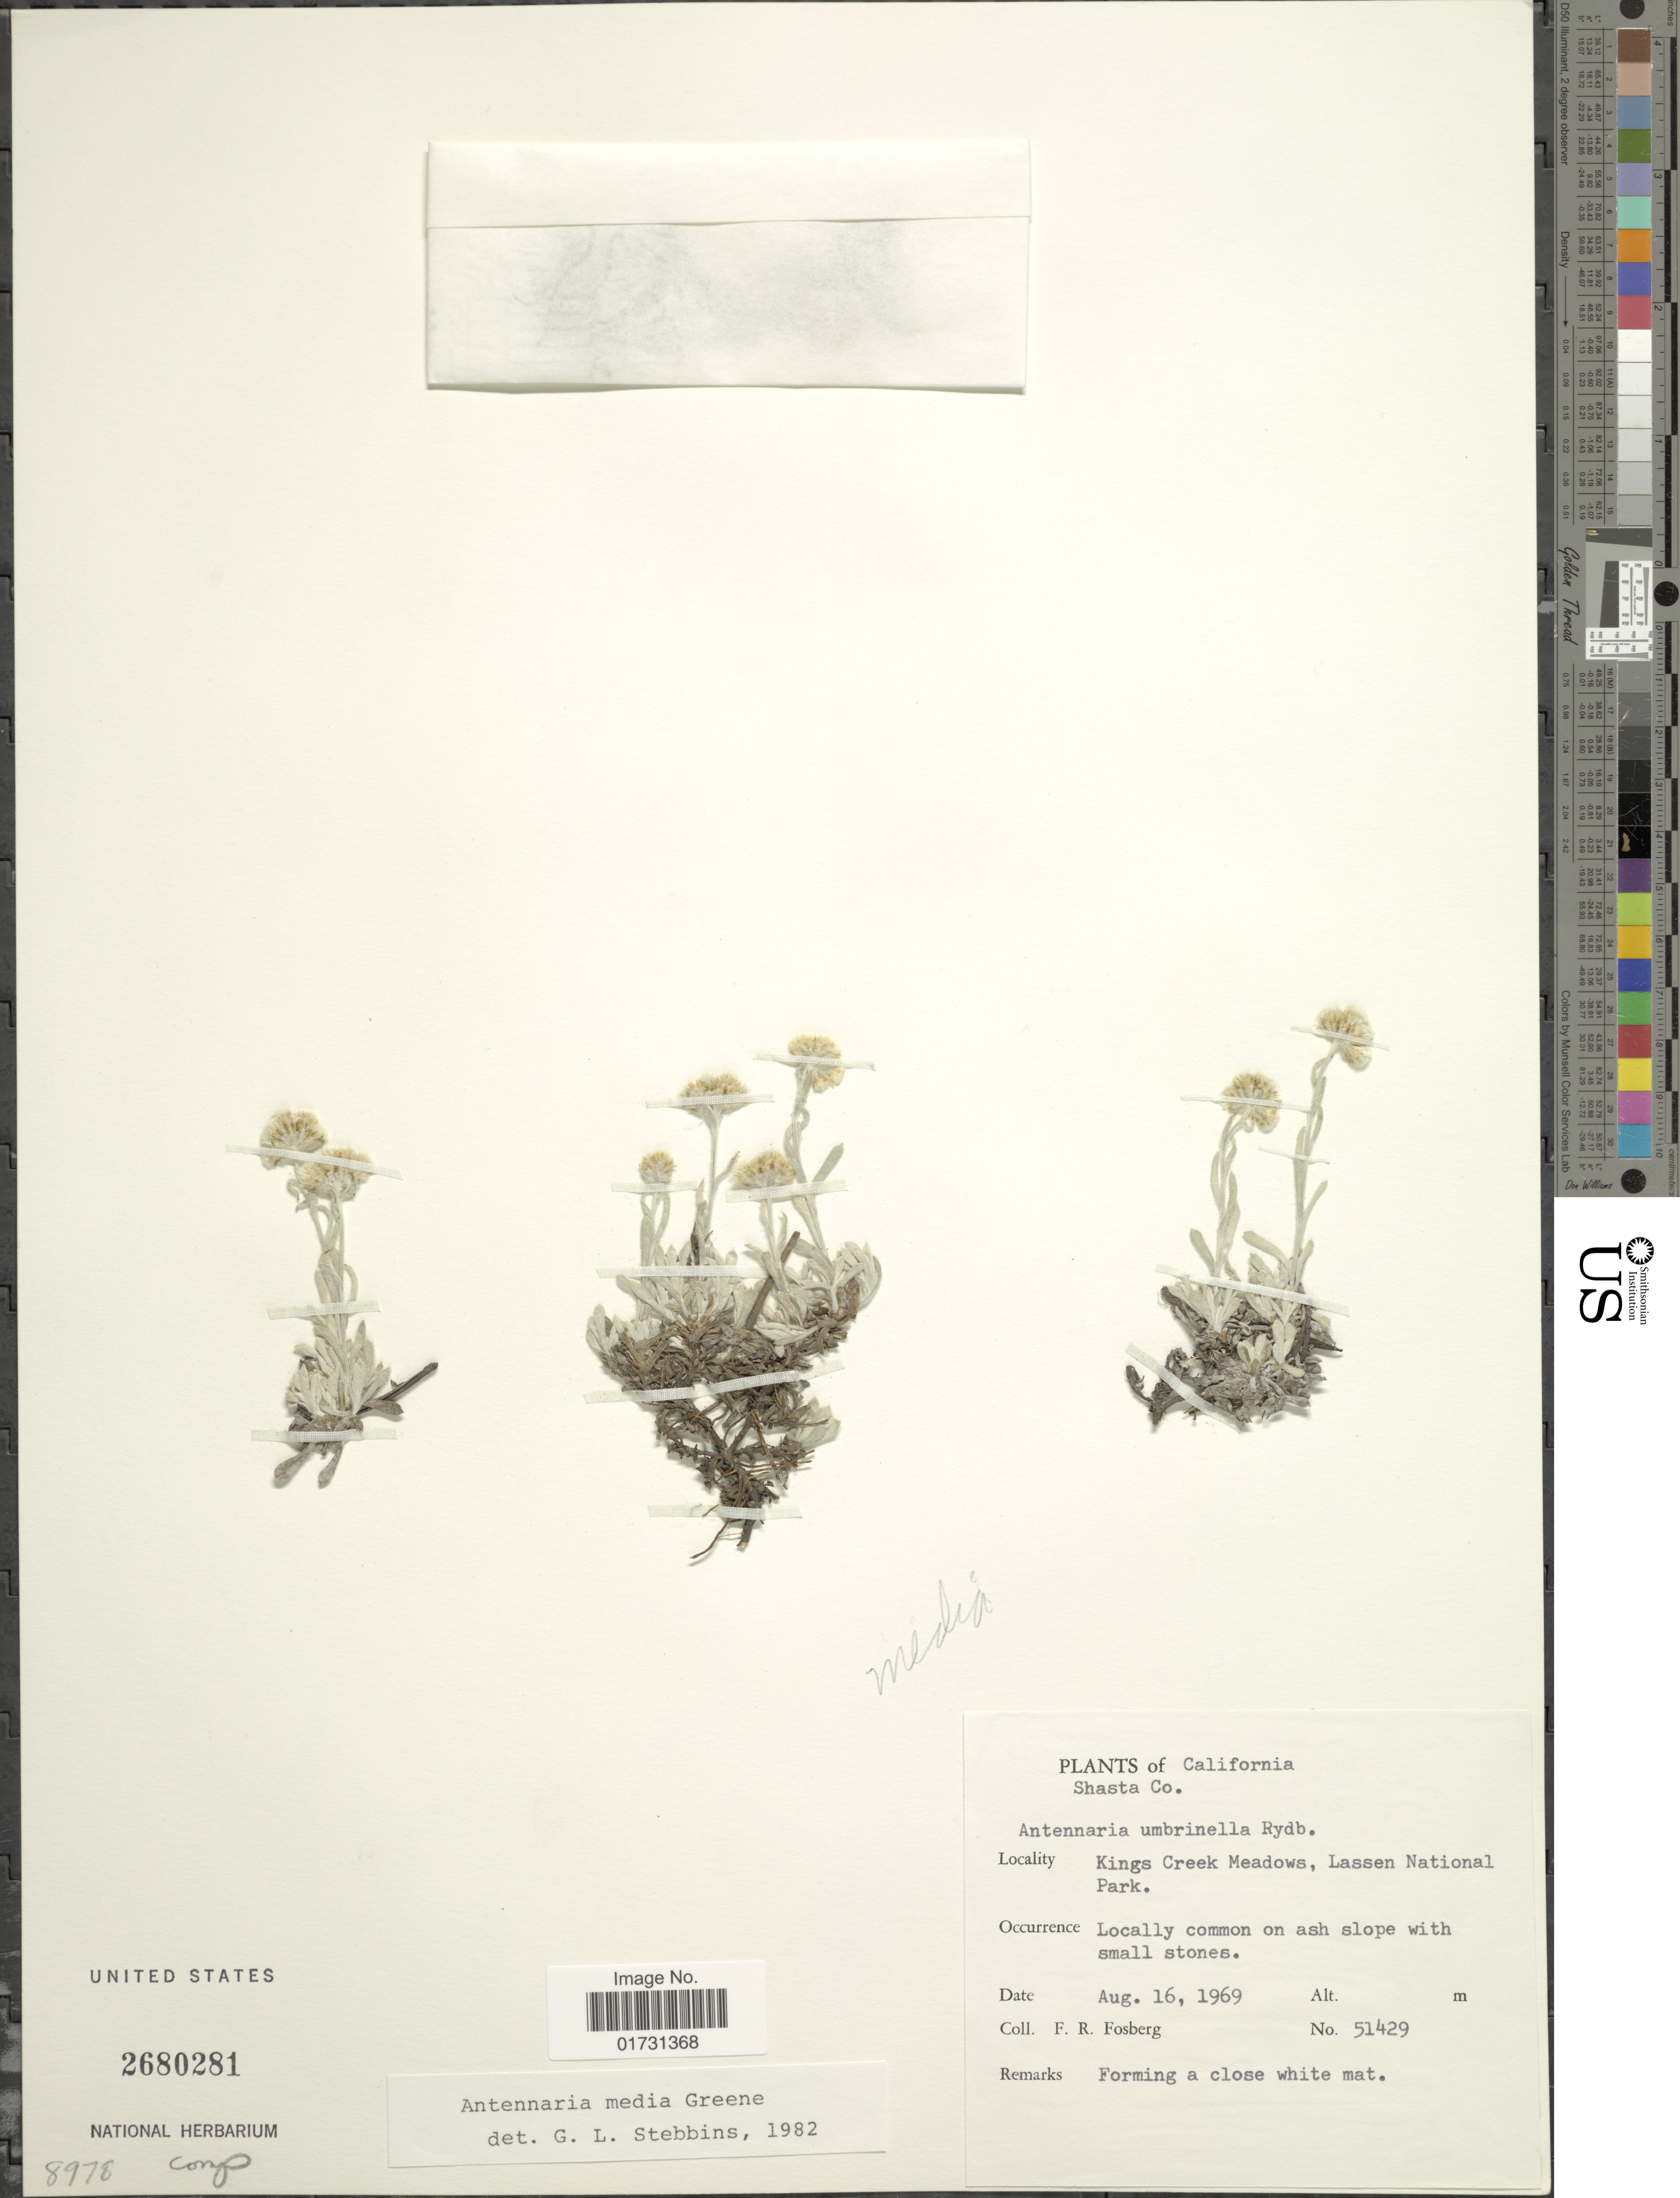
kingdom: Plantae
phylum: Tracheophyta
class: Magnoliopsida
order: Asterales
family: Asteraceae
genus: Antennaria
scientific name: Antennaria media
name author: Greene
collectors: F. R. Fosberg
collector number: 51429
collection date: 1969-08-16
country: United States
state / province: California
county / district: Shasta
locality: Shasta Co., Kings Creek Meadows, Lassen National Park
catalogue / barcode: US 2680281